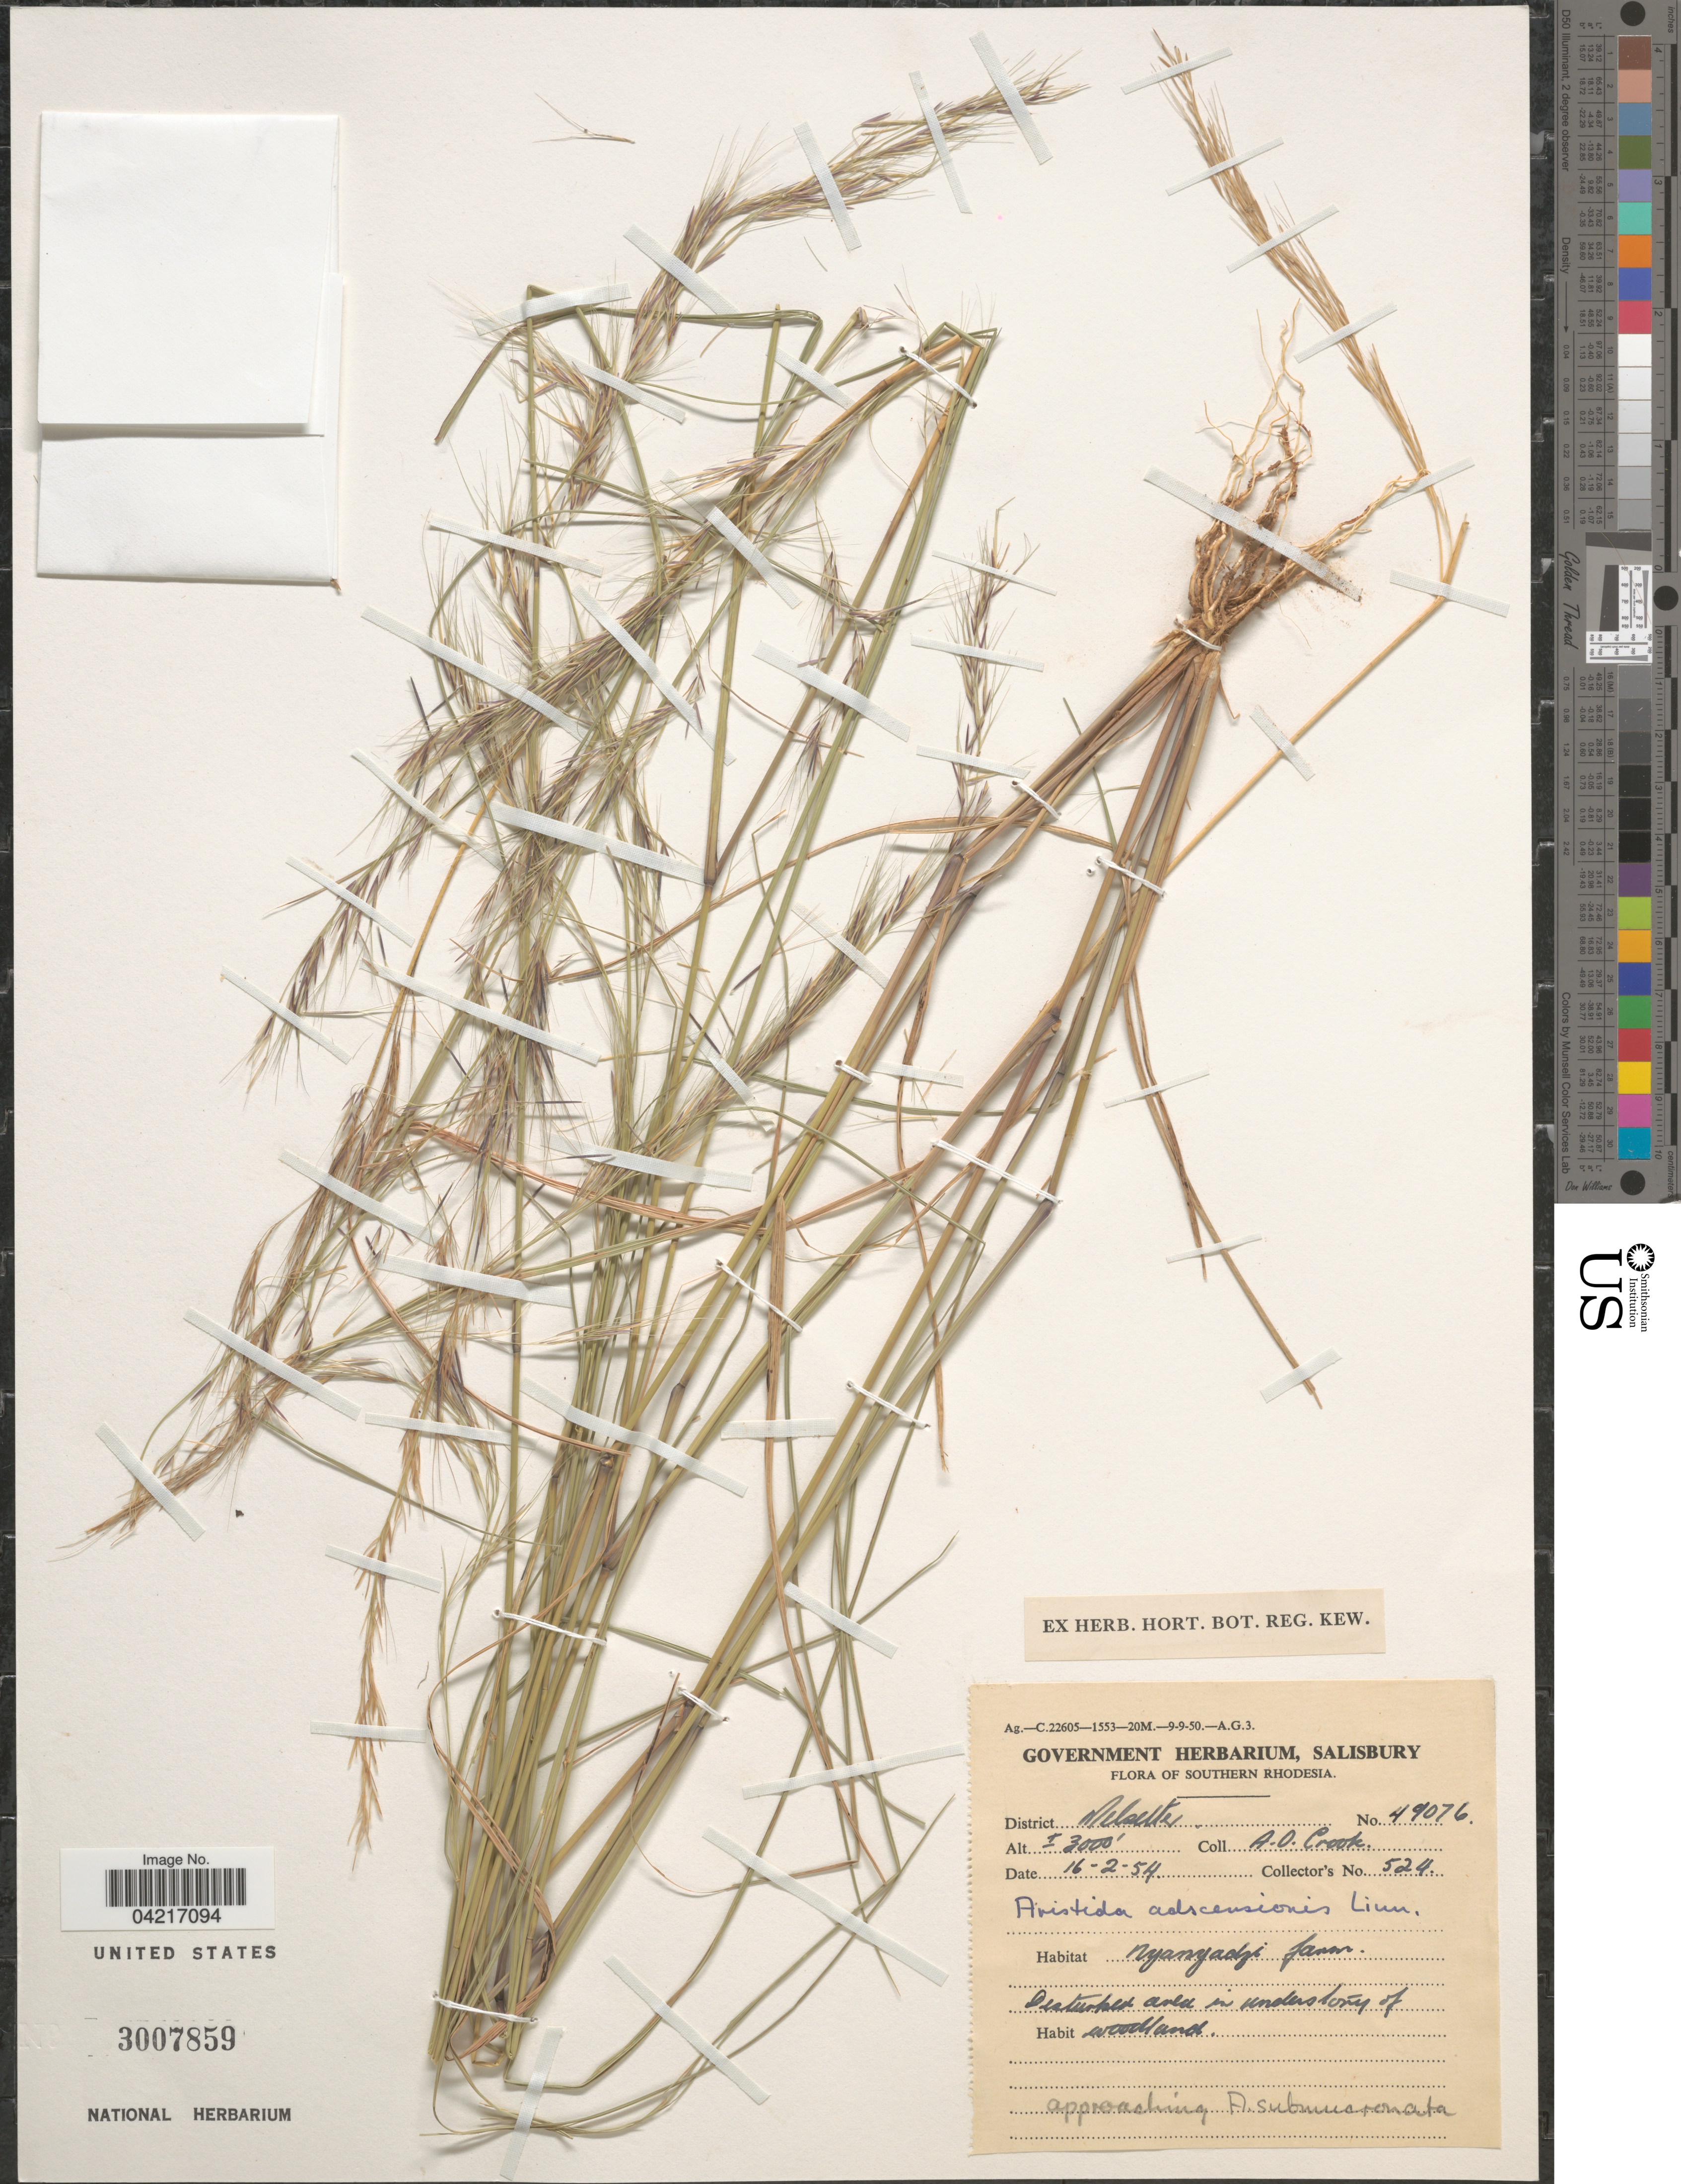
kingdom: Plantae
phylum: Tracheophyta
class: Liliopsida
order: Poales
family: Poaceae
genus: Aristida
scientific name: Aristida adscensionis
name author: L.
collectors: A. Crook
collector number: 524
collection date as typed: Transcribed d/m/y: 16/2/54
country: Zimbabwe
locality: Southern Rhodesia. District Melsetter. Nyanyadzi farm. Disturbed area in understory of woodland.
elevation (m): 914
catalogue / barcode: US 3007859